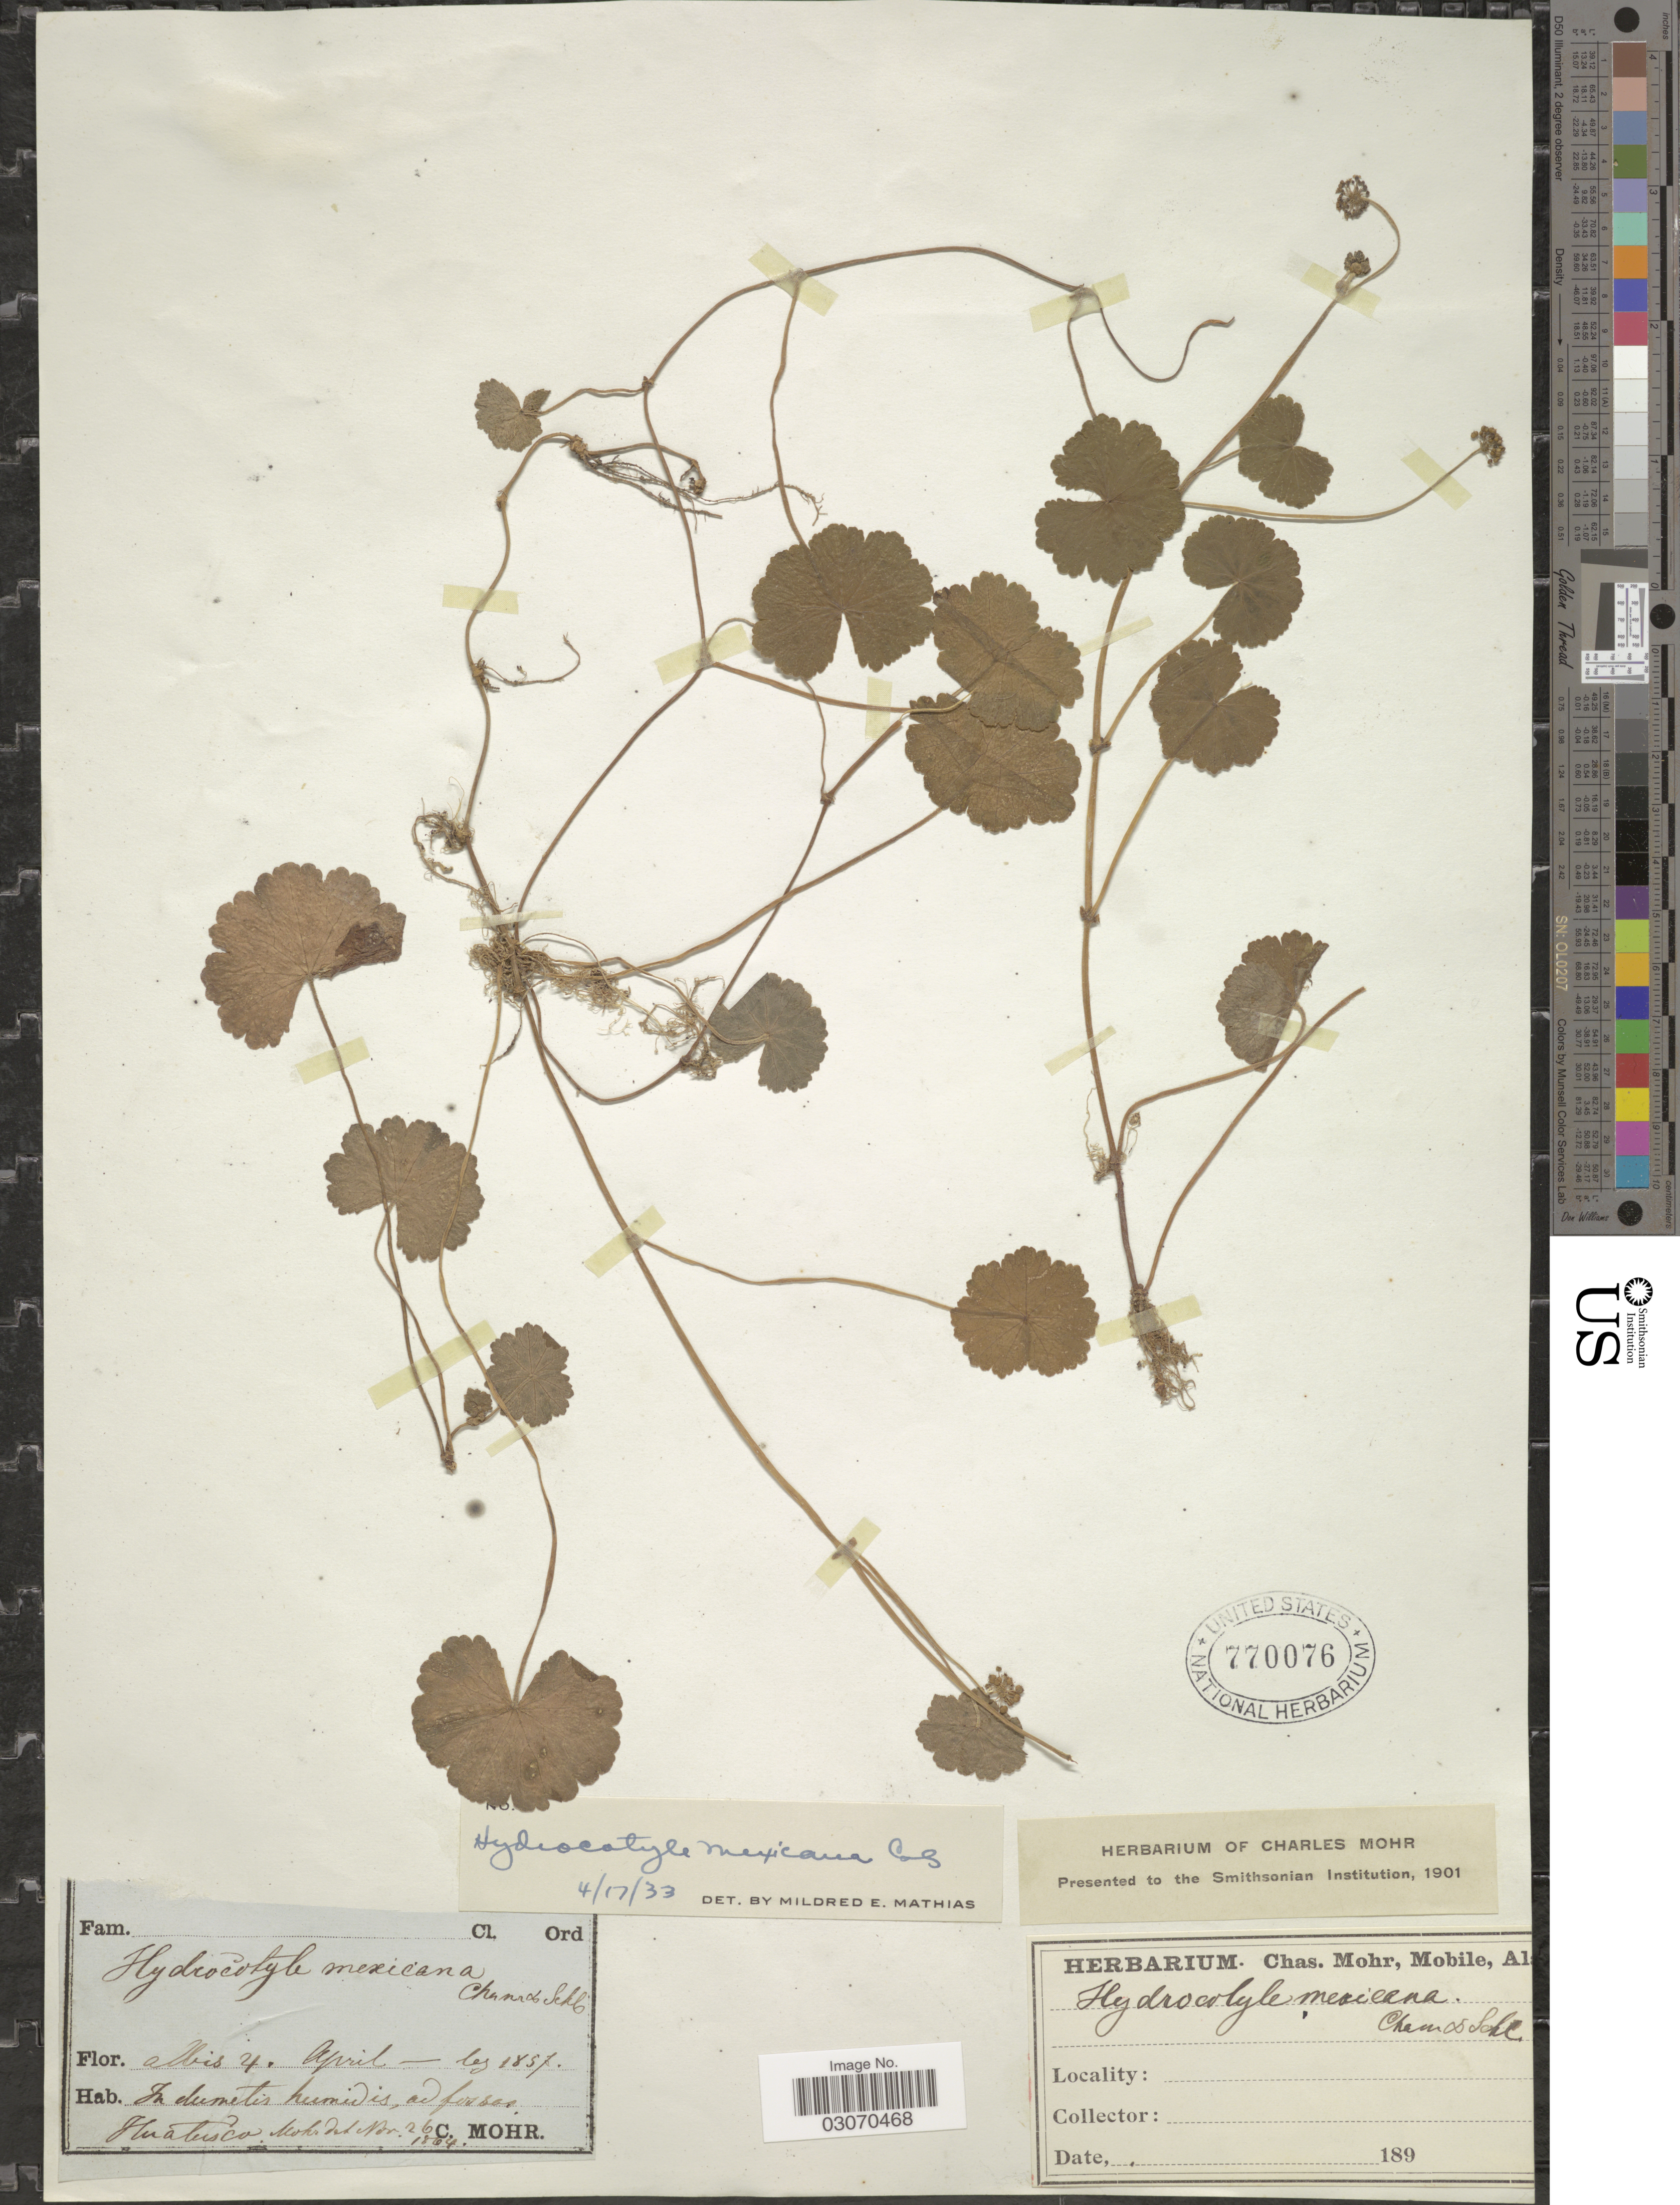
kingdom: Plantae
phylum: Tracheophyta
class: Magnoliopsida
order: Apiales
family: Araliaceae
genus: Hydrocotyle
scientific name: Hydrocotyle mexicana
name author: Schltdl. & Cham.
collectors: Mohr, C. T. (herbarium)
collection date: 1864-11-26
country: Mexico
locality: In dumetis humidis, ad fossas Huatusco.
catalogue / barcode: US 770076